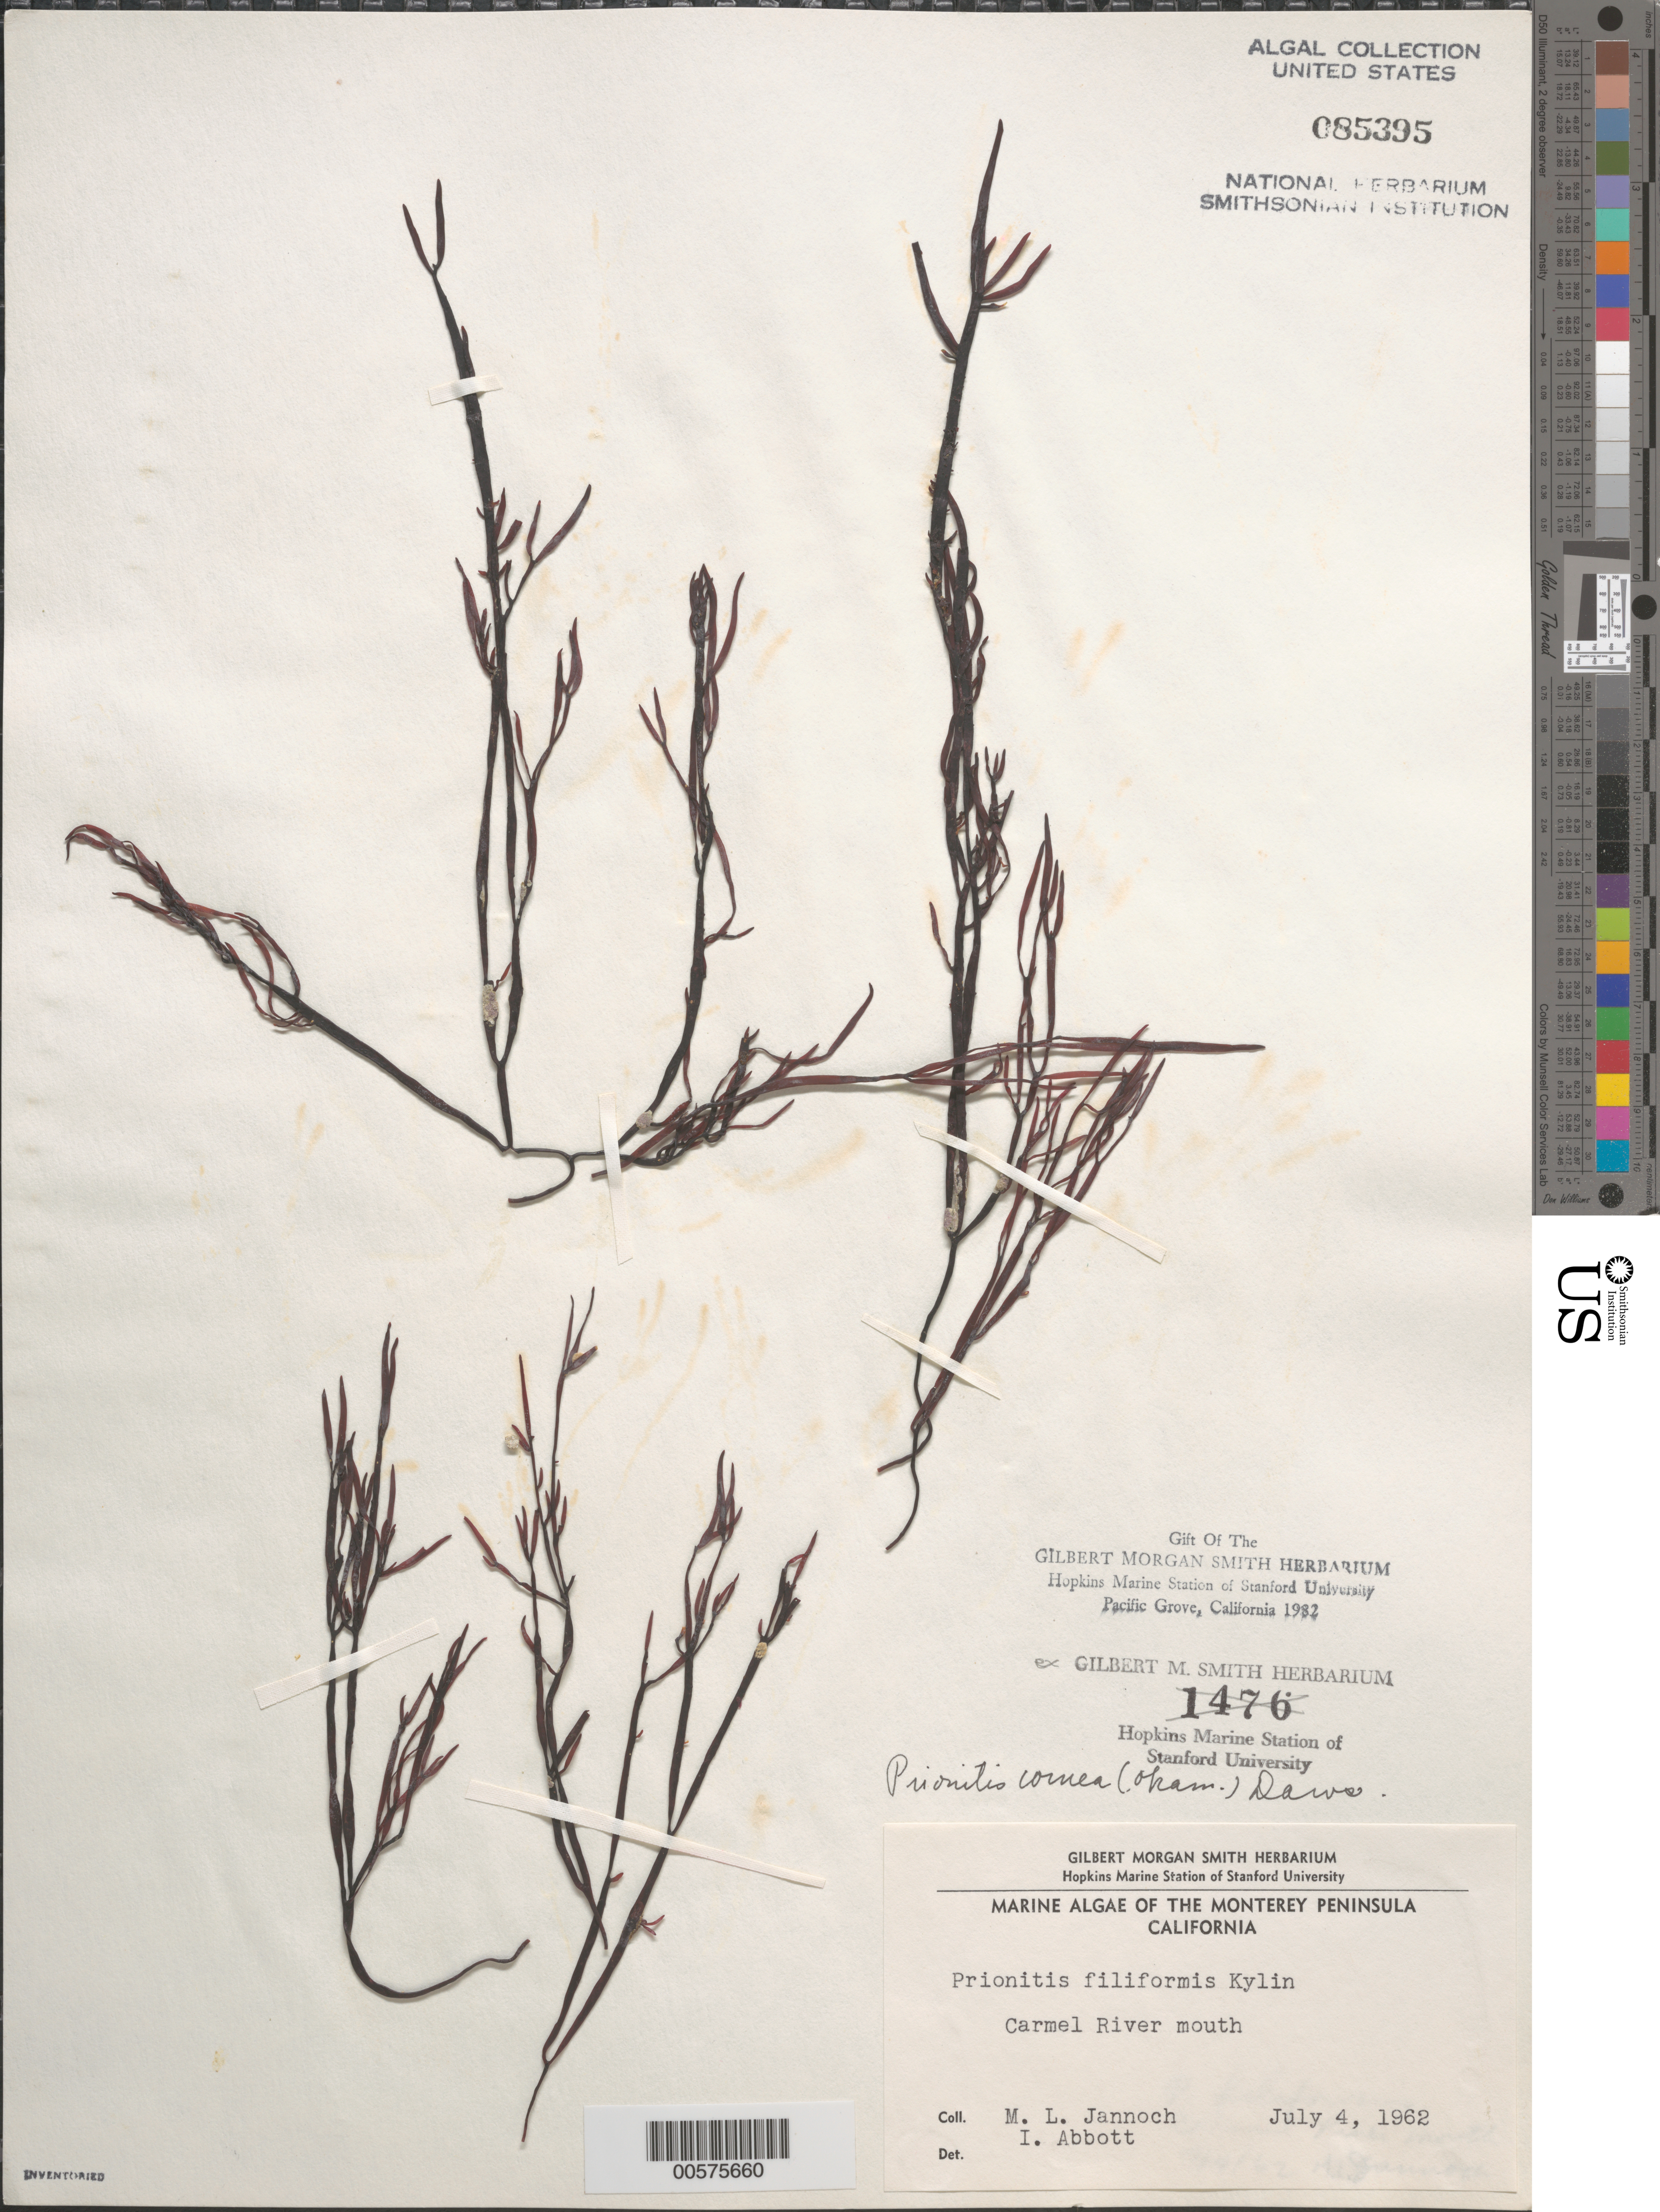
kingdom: Plantae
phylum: Rhodophyta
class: Florideophyceae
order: Halymeniales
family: Halymeniaceae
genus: Grateloupia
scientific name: Grateloupia cornea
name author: Okamura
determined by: Algae name updating Project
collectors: M. Jannoch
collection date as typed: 04 Jul 1962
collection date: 1962-07-04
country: United States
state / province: California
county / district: Monterey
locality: Carmel River mouth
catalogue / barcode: US 85395